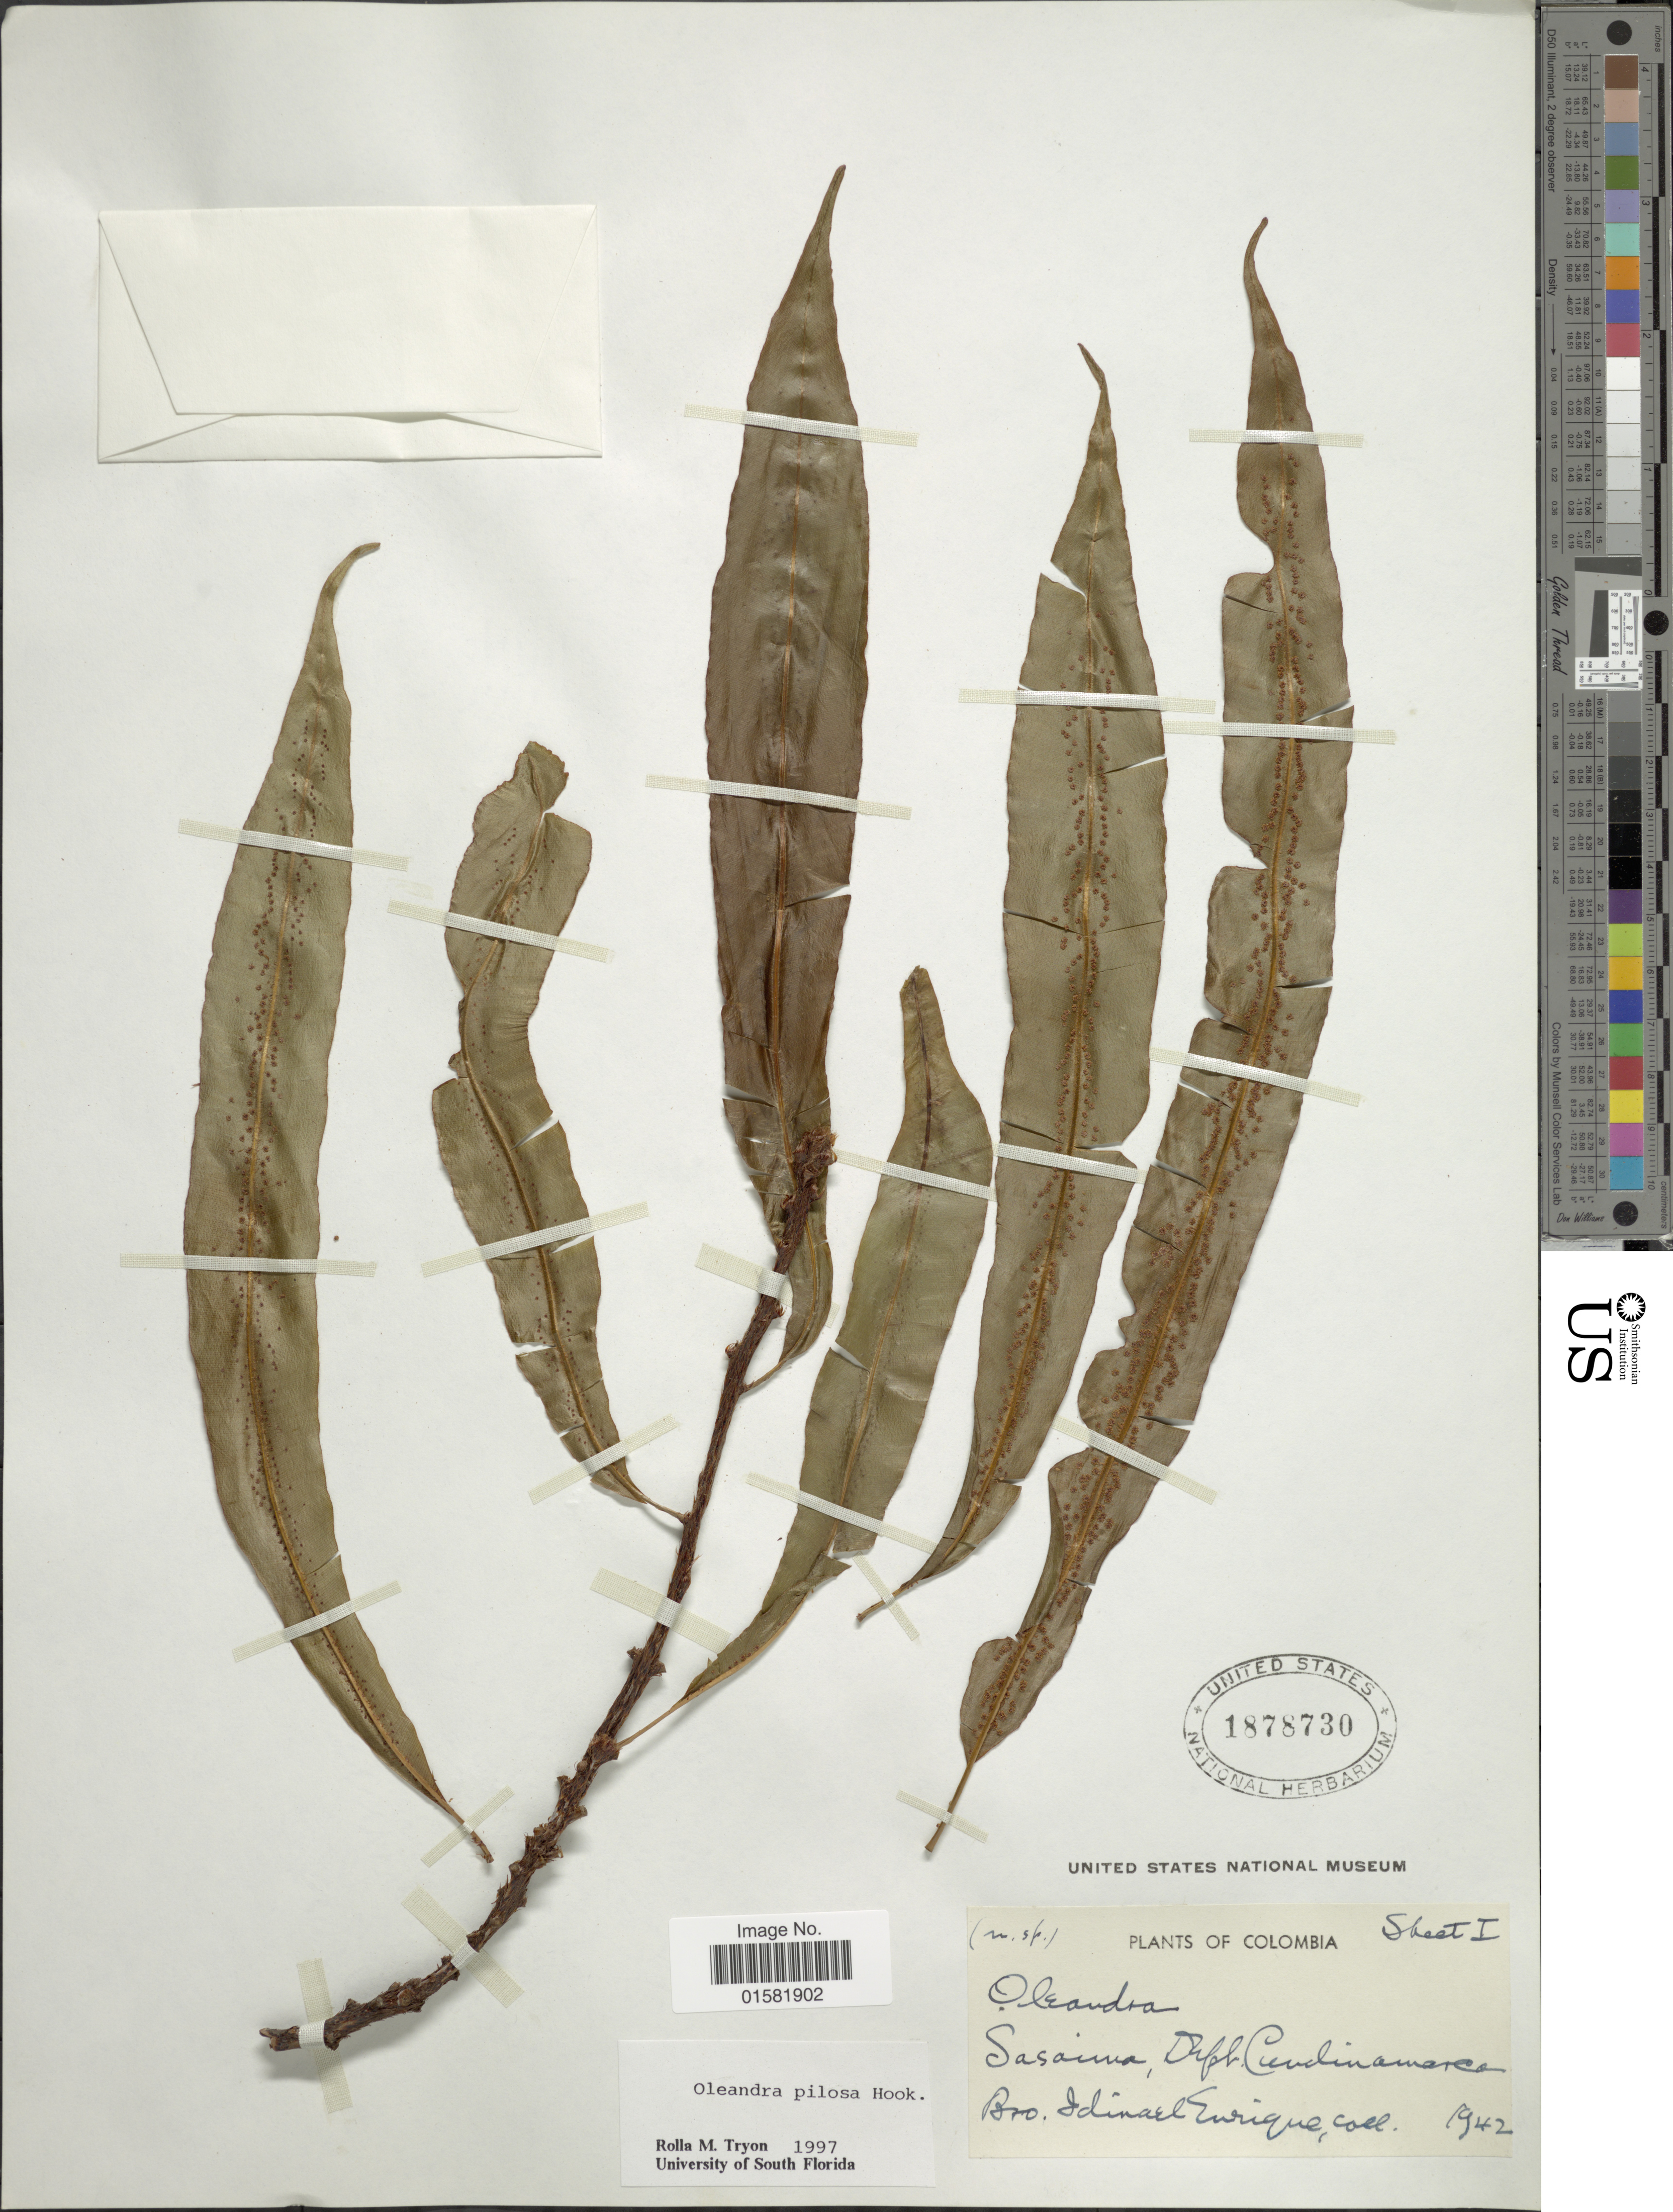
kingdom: Plantae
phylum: Tracheophyta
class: Polypodiopsida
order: Polypodiales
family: Oleandraceae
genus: Oleandra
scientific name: Oleandra pilosa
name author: Hook.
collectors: I. Enrique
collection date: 1942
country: Colombia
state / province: Cundinamarca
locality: Colombia, Sasaima, Dept. Cundinamarca.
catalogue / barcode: US 1878730